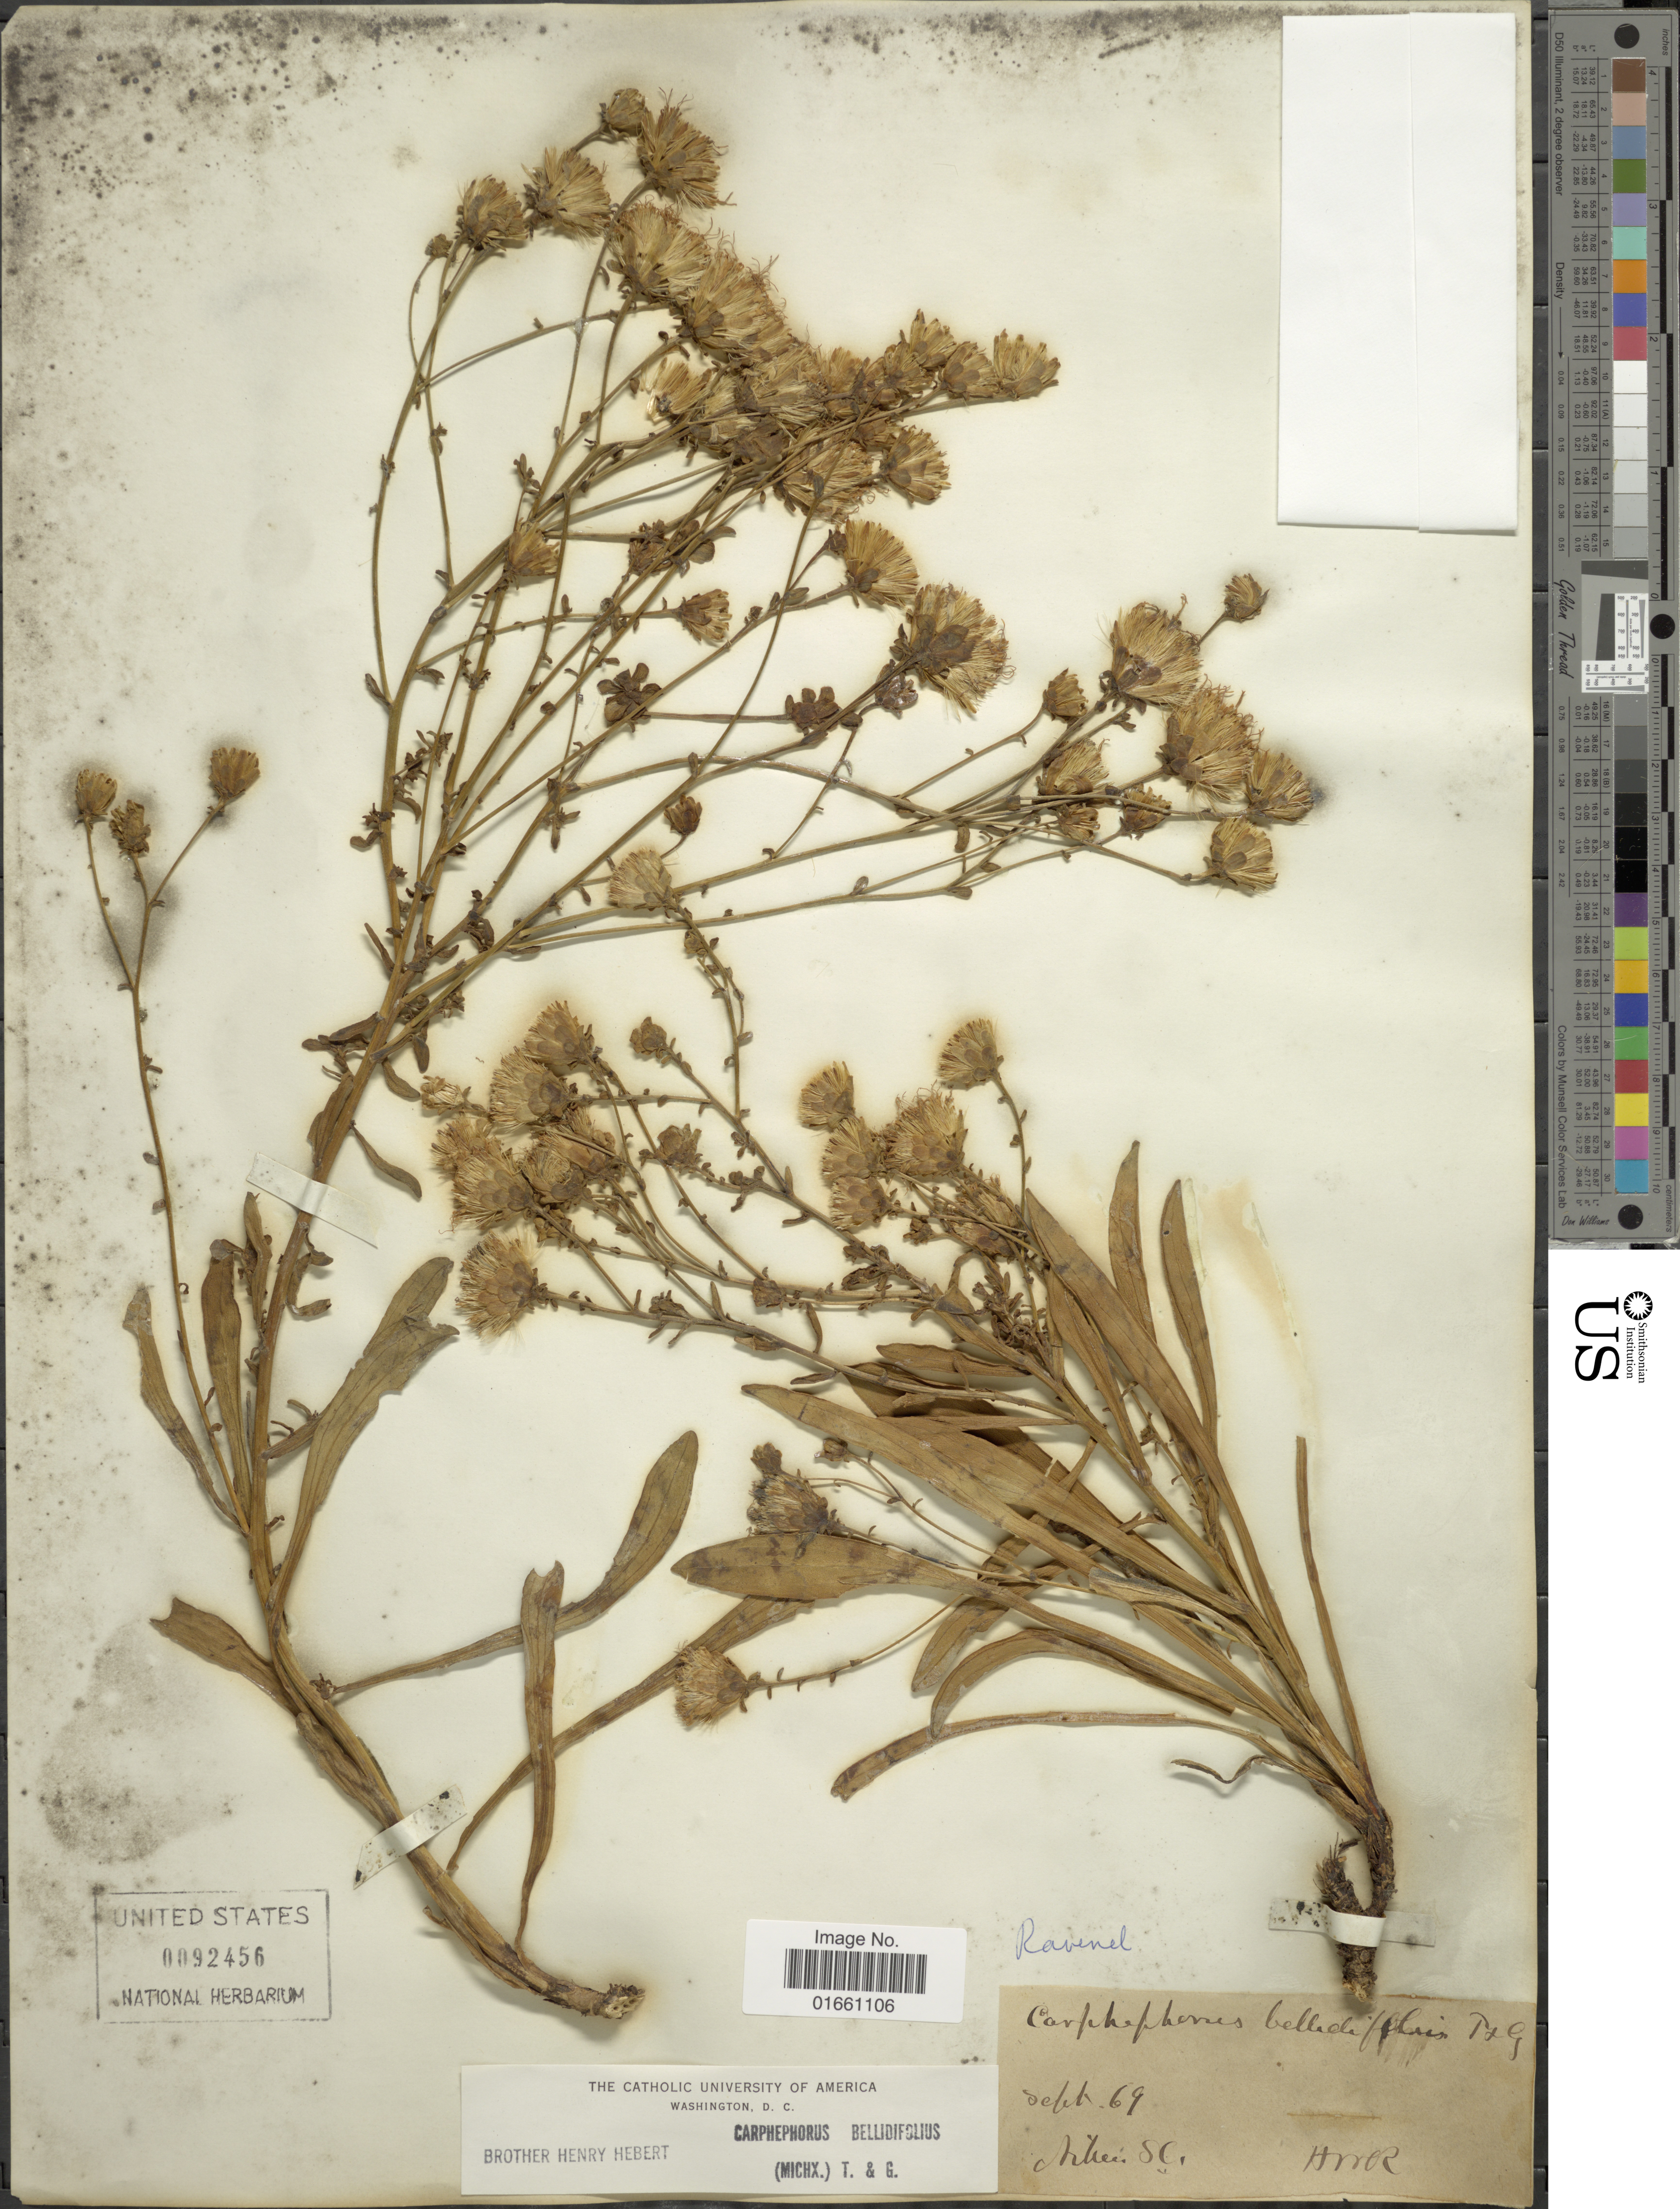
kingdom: Plantae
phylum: Tracheophyta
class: Magnoliopsida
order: Asterales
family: Asteraceae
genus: Carphephorus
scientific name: Carphephorus bellidifolius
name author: (Michx.) Torr. & A. Gray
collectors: HMR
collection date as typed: Transcribed d/m/y: /9/69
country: United States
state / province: South Carolina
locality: Aiken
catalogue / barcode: US 92456